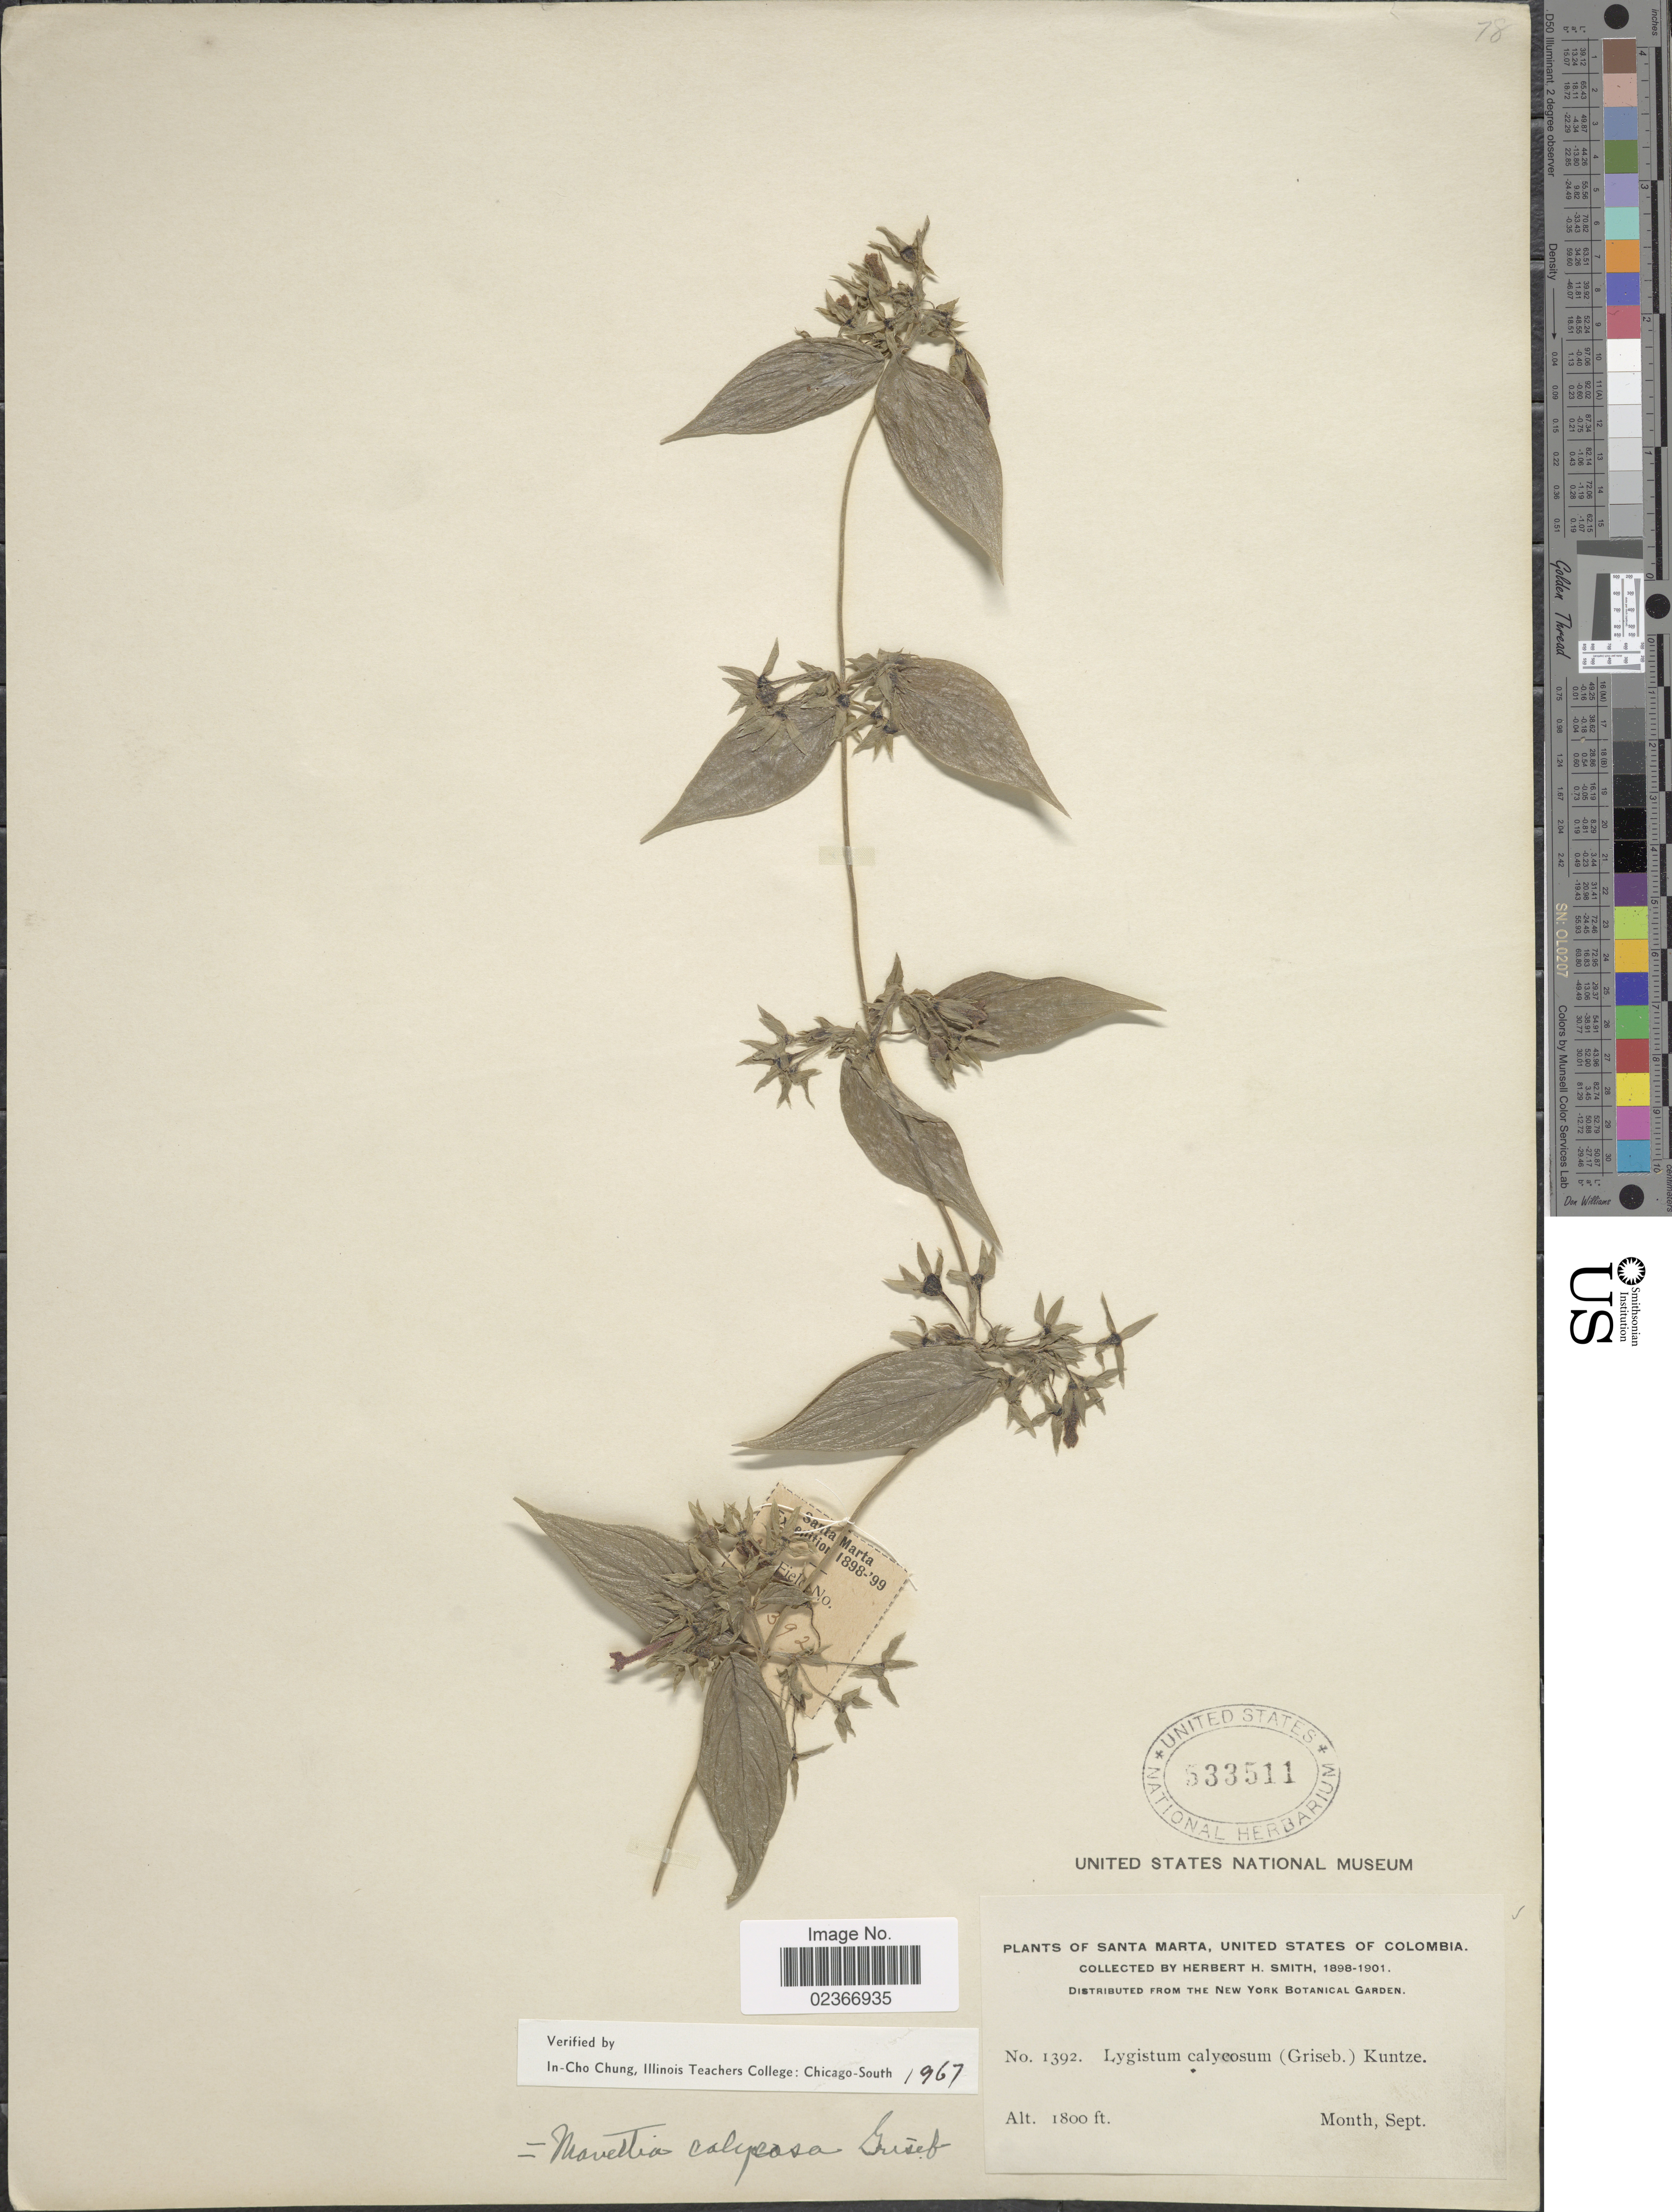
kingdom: Plantae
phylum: Tracheophyta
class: Magnoliopsida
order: Gentianales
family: Rubiaceae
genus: Manettia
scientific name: Manettia calycosa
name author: Griseb.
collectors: Herbert H. Smith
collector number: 1392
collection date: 1898-09/1901-09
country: Colombia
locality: Santa Marta, United States of Columbia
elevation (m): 549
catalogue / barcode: US 533511